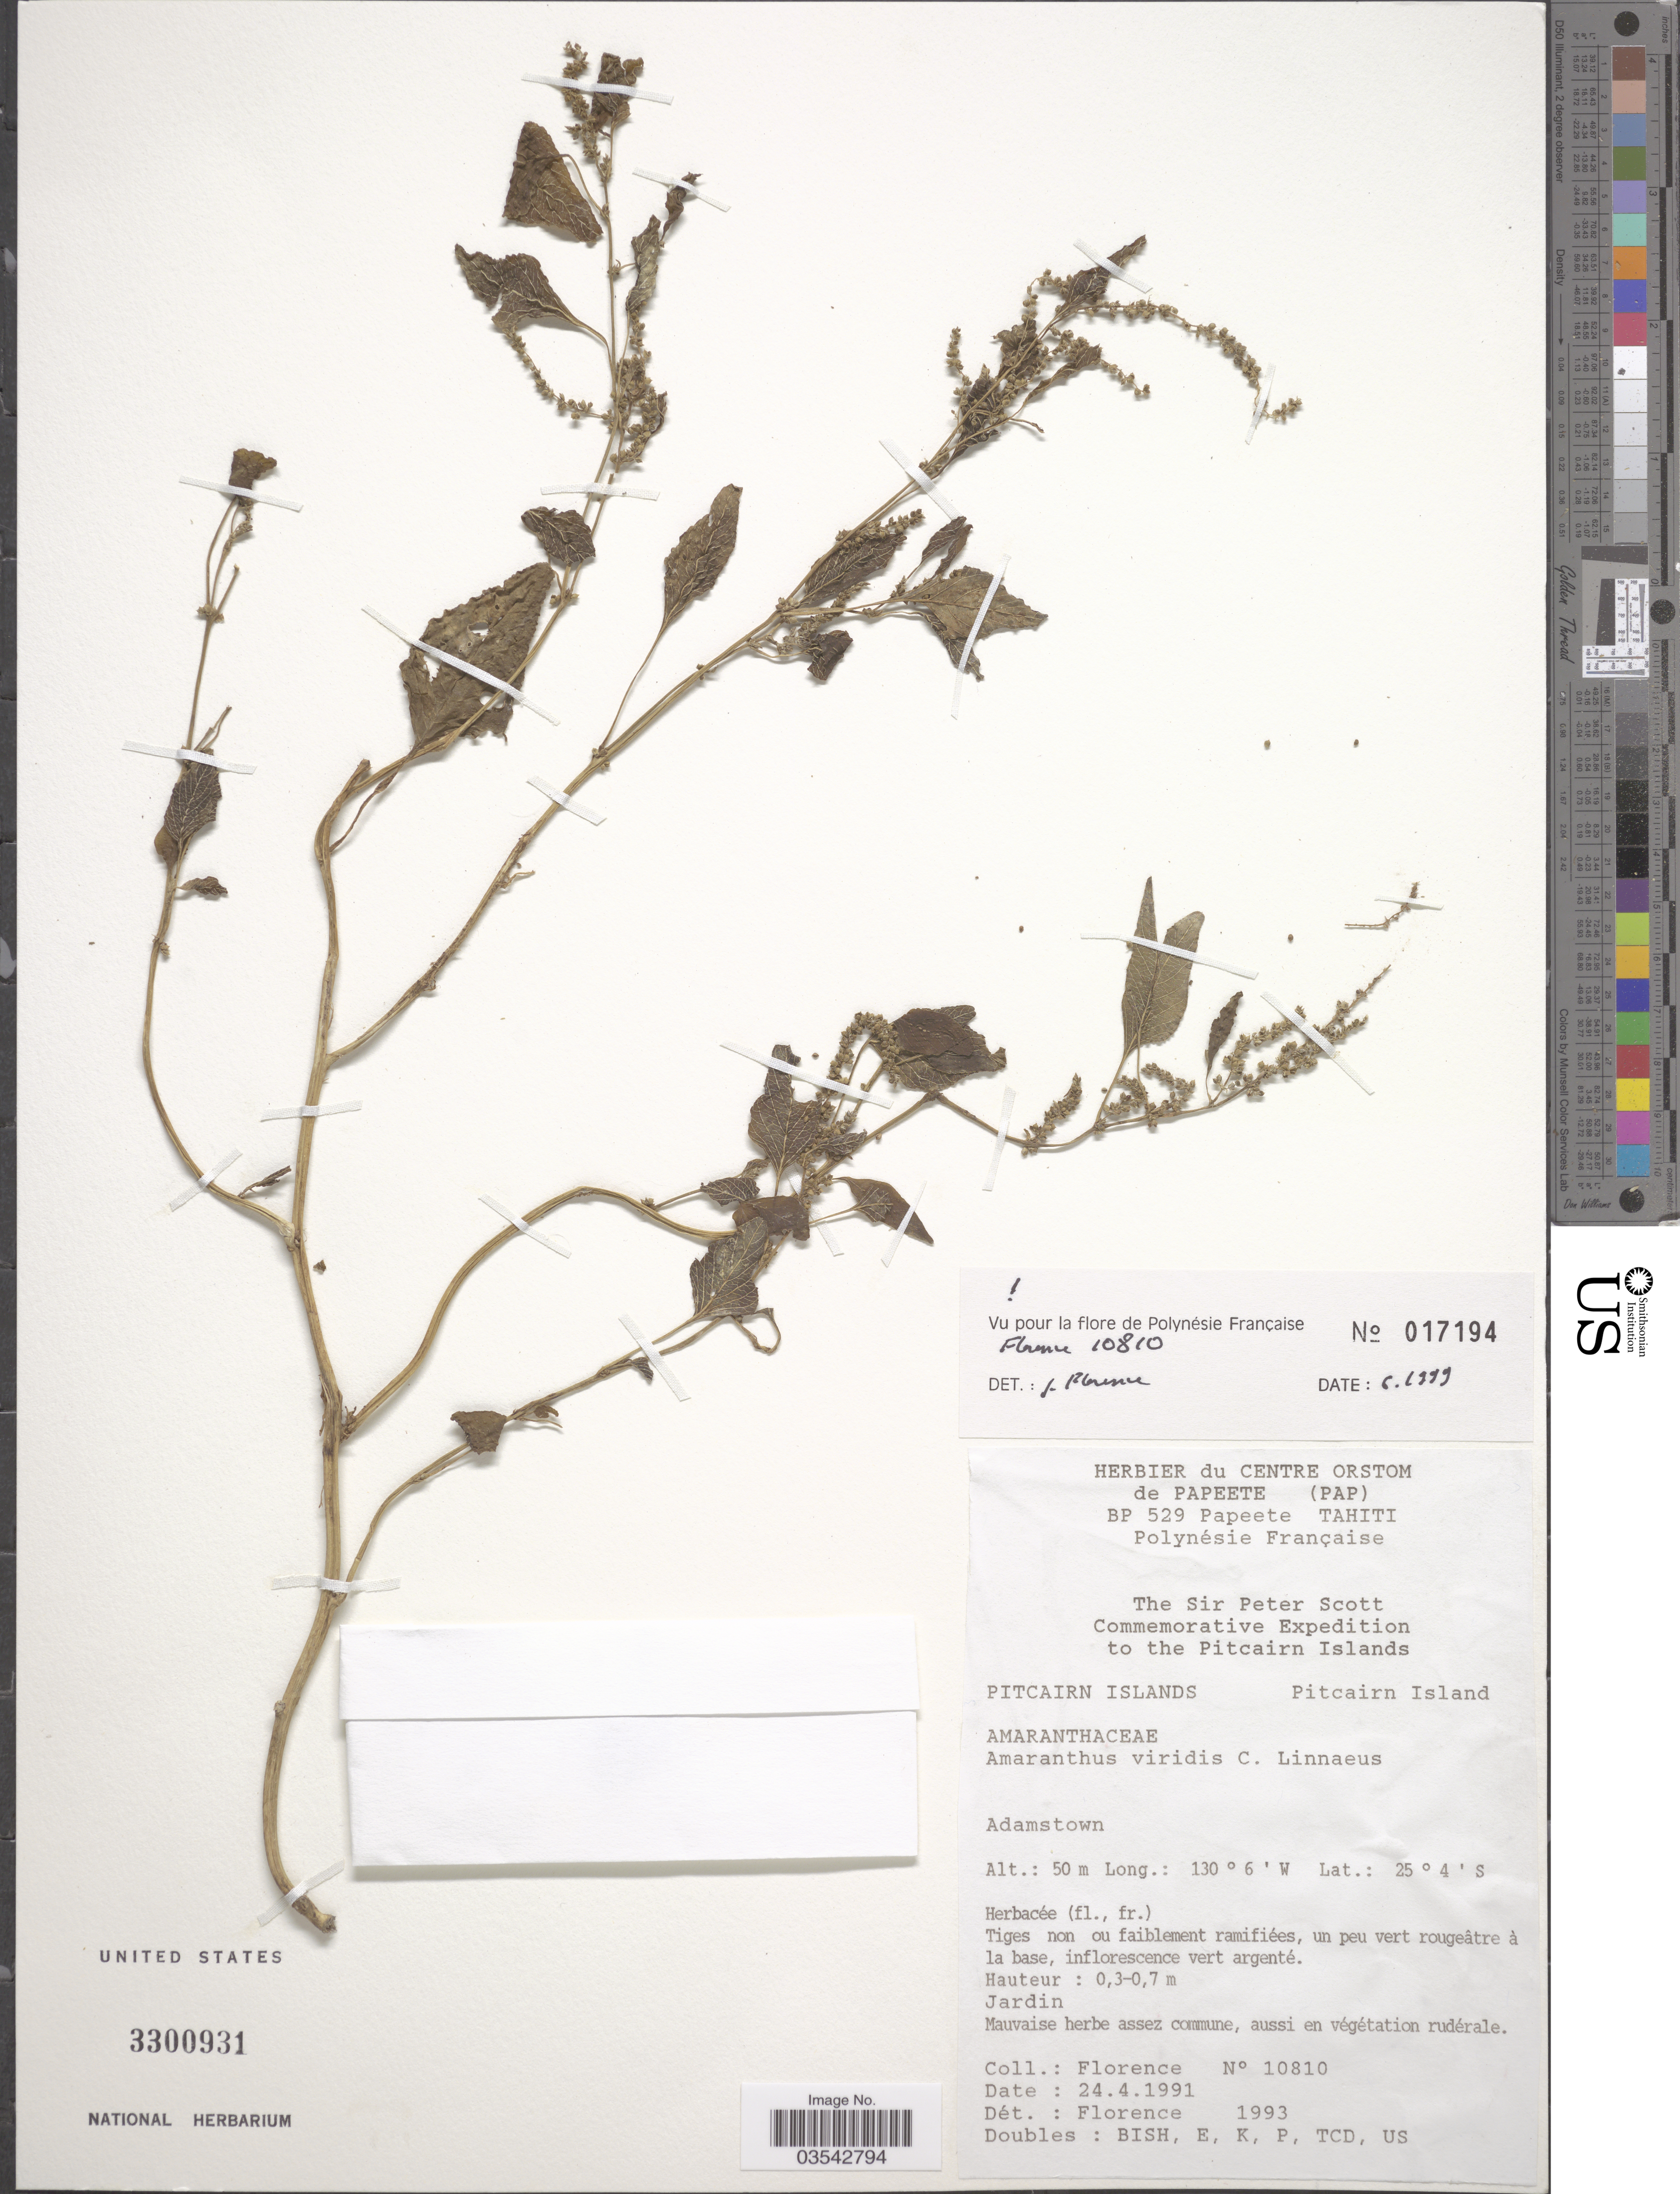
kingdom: Plantae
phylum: Tracheophyta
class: Magnoliopsida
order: Caryophyllales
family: Amaranthaceae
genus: Amaranthus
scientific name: Amaranthus viridis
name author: L.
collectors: -. Florence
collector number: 10810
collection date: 1991-04-24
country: Pitcairn Islands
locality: Pitcairn Island. Adamstown.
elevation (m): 50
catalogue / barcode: US 3300931